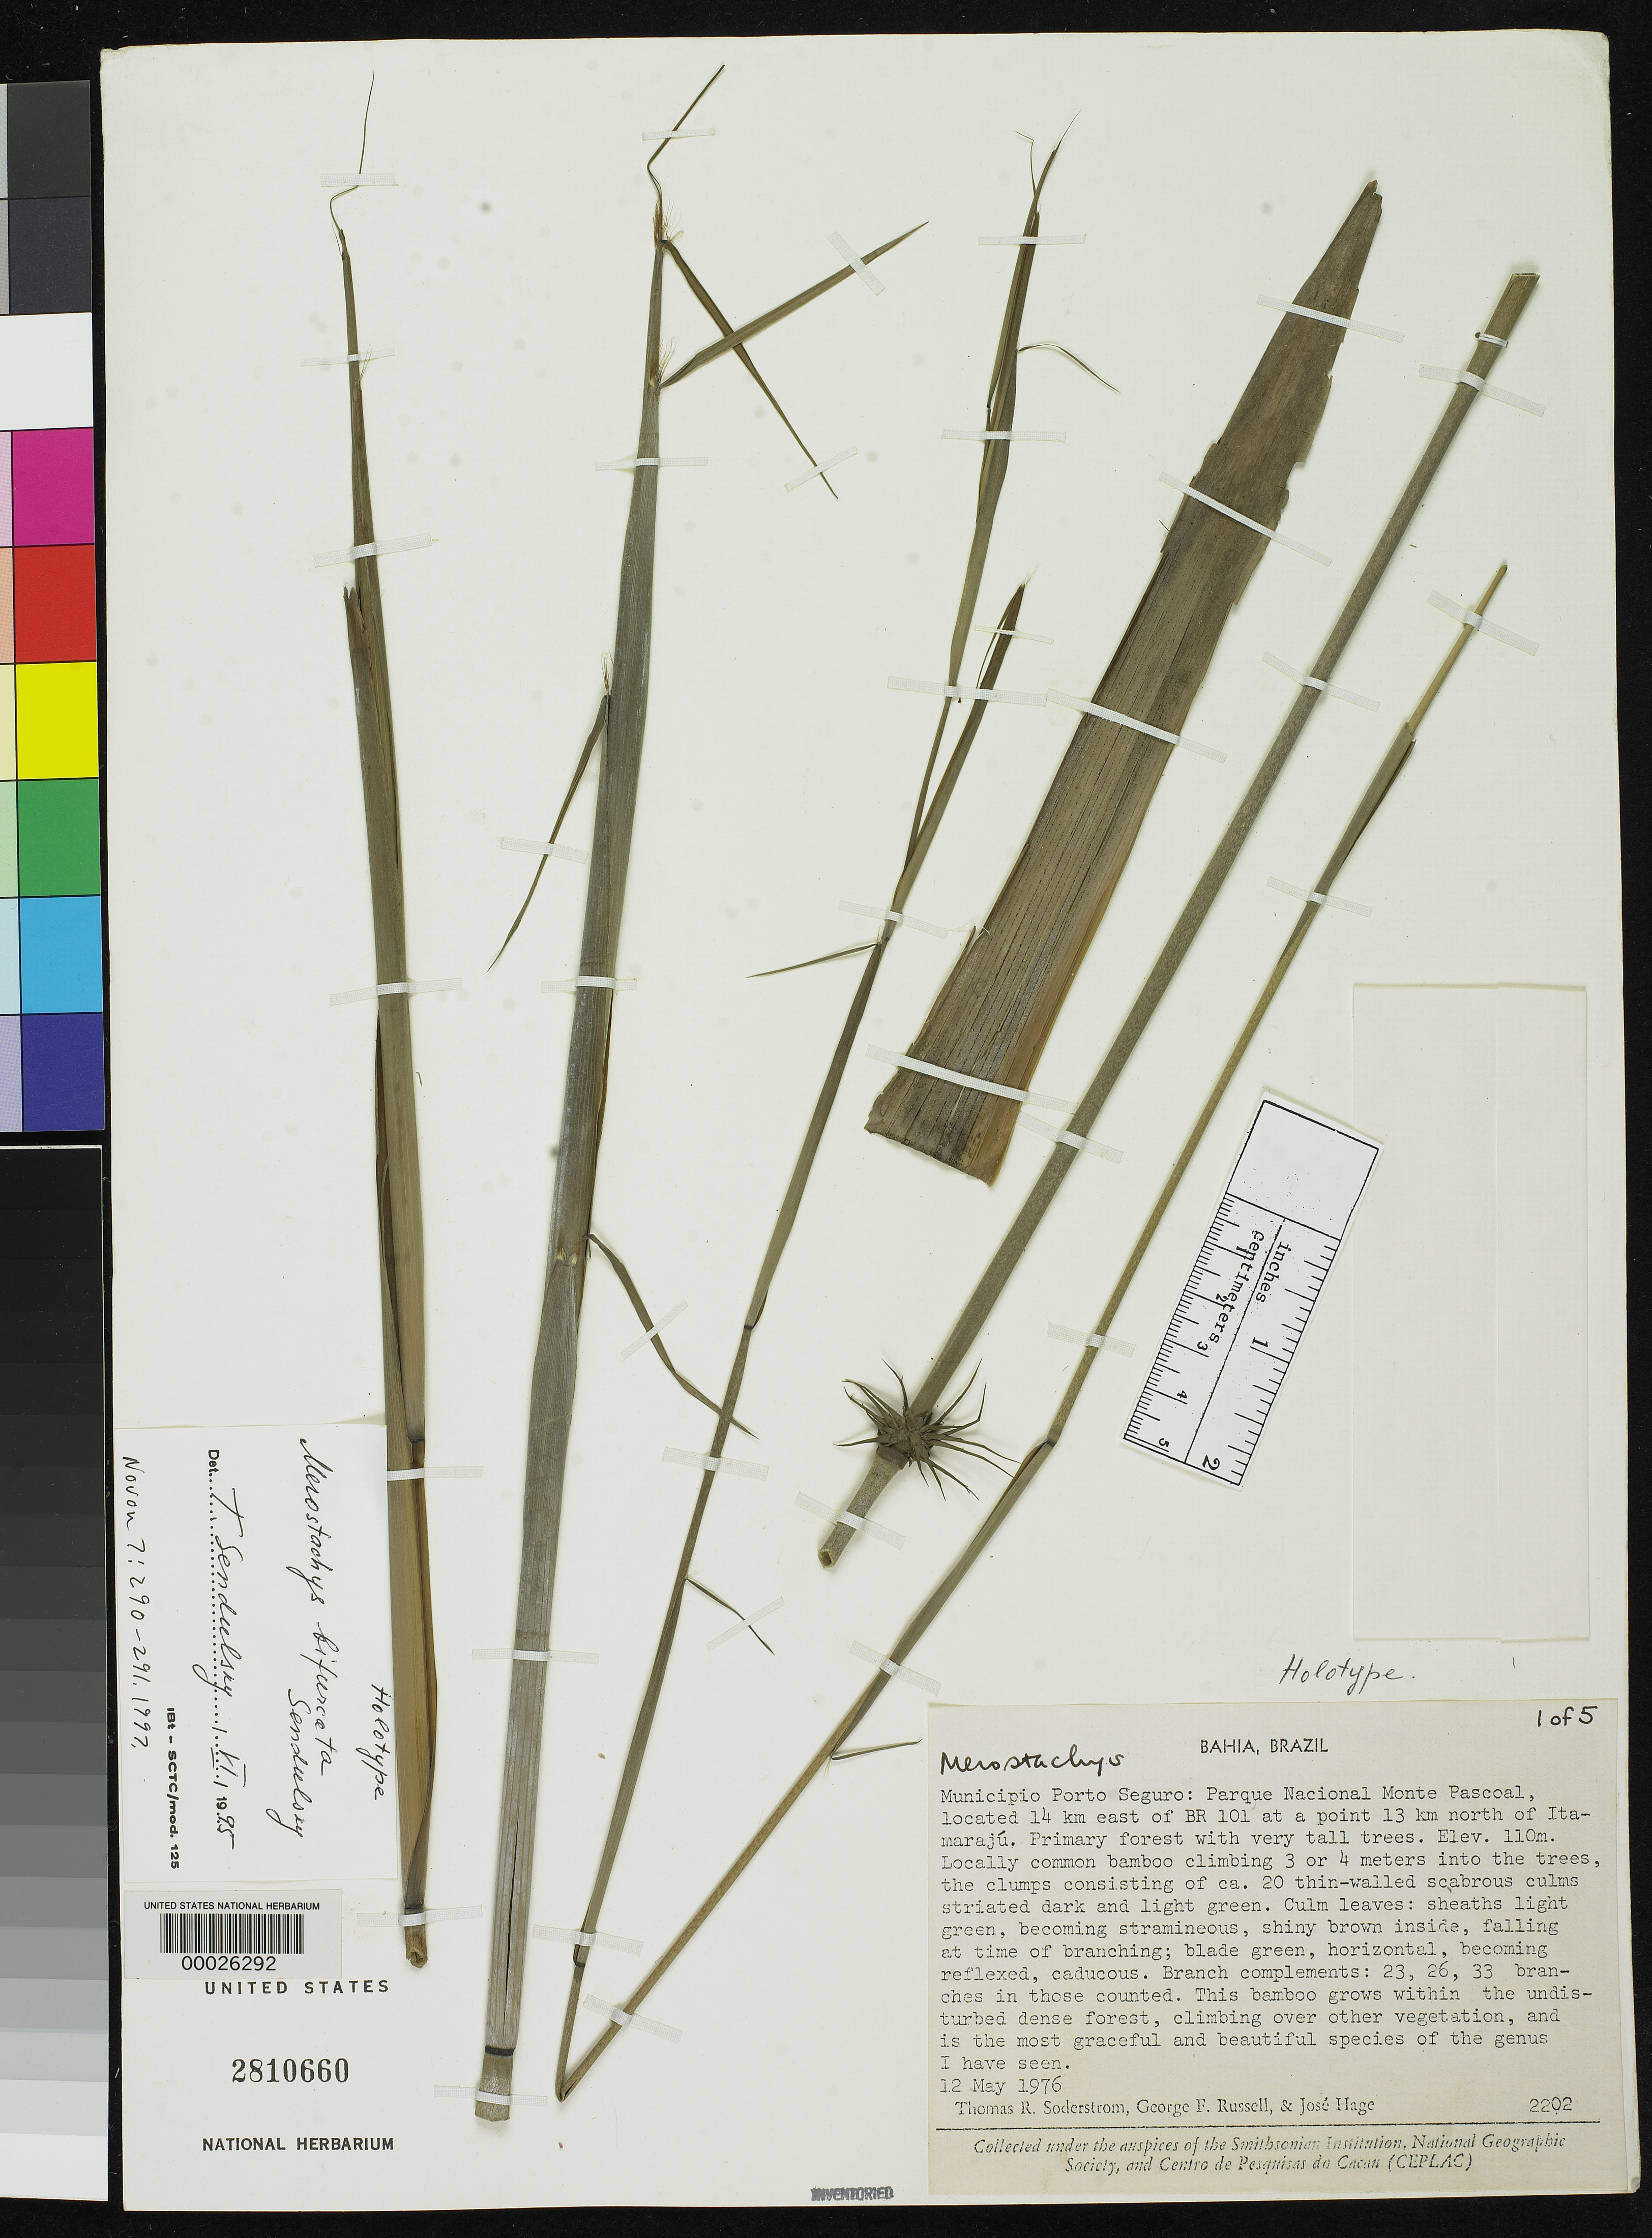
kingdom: Plantae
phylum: Tracheophyta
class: Liliopsida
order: Poales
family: Poaceae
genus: Merostachys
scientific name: Merostachys bifurcata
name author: Send.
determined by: Sendulsky, T.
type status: Holotype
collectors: T. R. Soderstrom, G. Russell & J. Hage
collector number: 2202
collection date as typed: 12 May 1976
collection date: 1976-05-12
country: Brazil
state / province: Bahia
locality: Municipio Porto Seguro: Parque Nacional Monte Pascoal, located 14 km east of BR 101 at a point 13 km north of Itamarajú.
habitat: Primary forest with very tall trees.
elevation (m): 110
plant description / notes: Holotype mounted on 5 sheets. This is the only sheet (of 5) marked as holotype and annotated by author.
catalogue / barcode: US 2810660